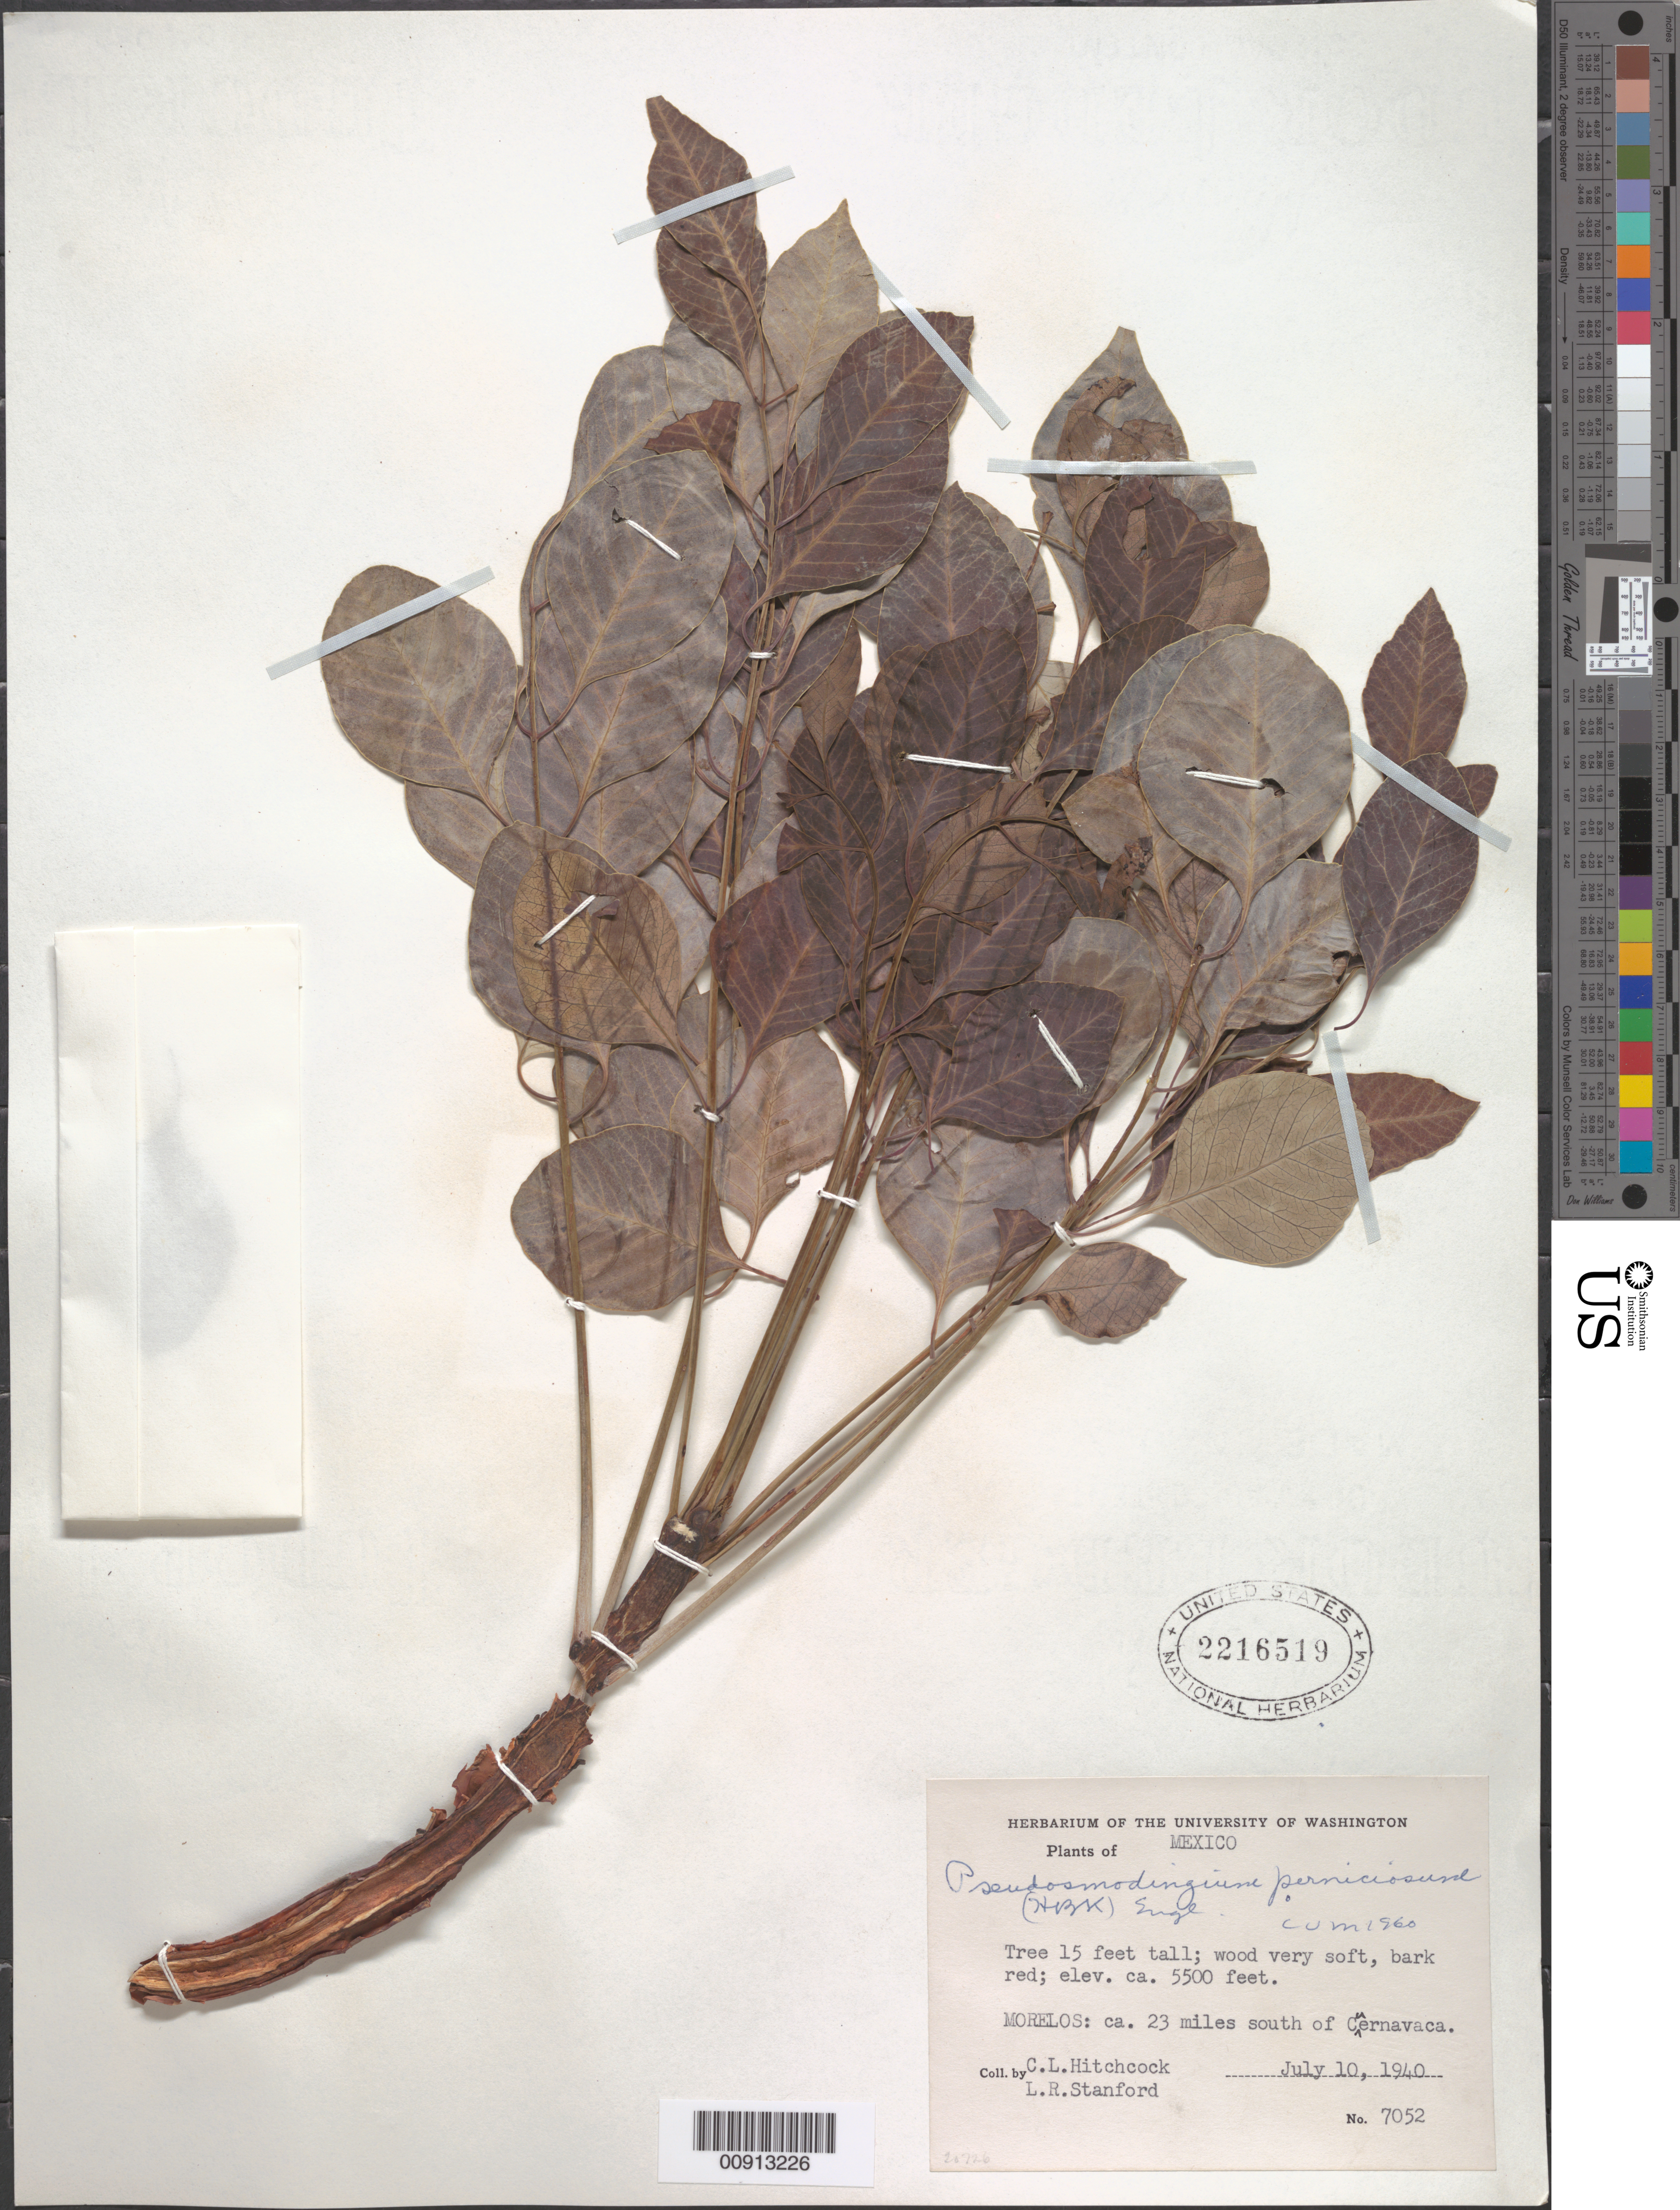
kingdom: Plantae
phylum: Tracheophyta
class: Magnoliopsida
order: Sapindales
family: Anacardiaceae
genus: Pseudosmodingium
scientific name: Pseudosmodingium perniciosum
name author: (Kunth) Engl.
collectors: C. L. Hitchcock & L. R. Stanford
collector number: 7052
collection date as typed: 10 Jul 1940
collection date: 1940-07-10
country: Mexico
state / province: Morelos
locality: Morelos: ca. 23 miles south of Cuernavaca.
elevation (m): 1676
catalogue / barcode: US 2216519